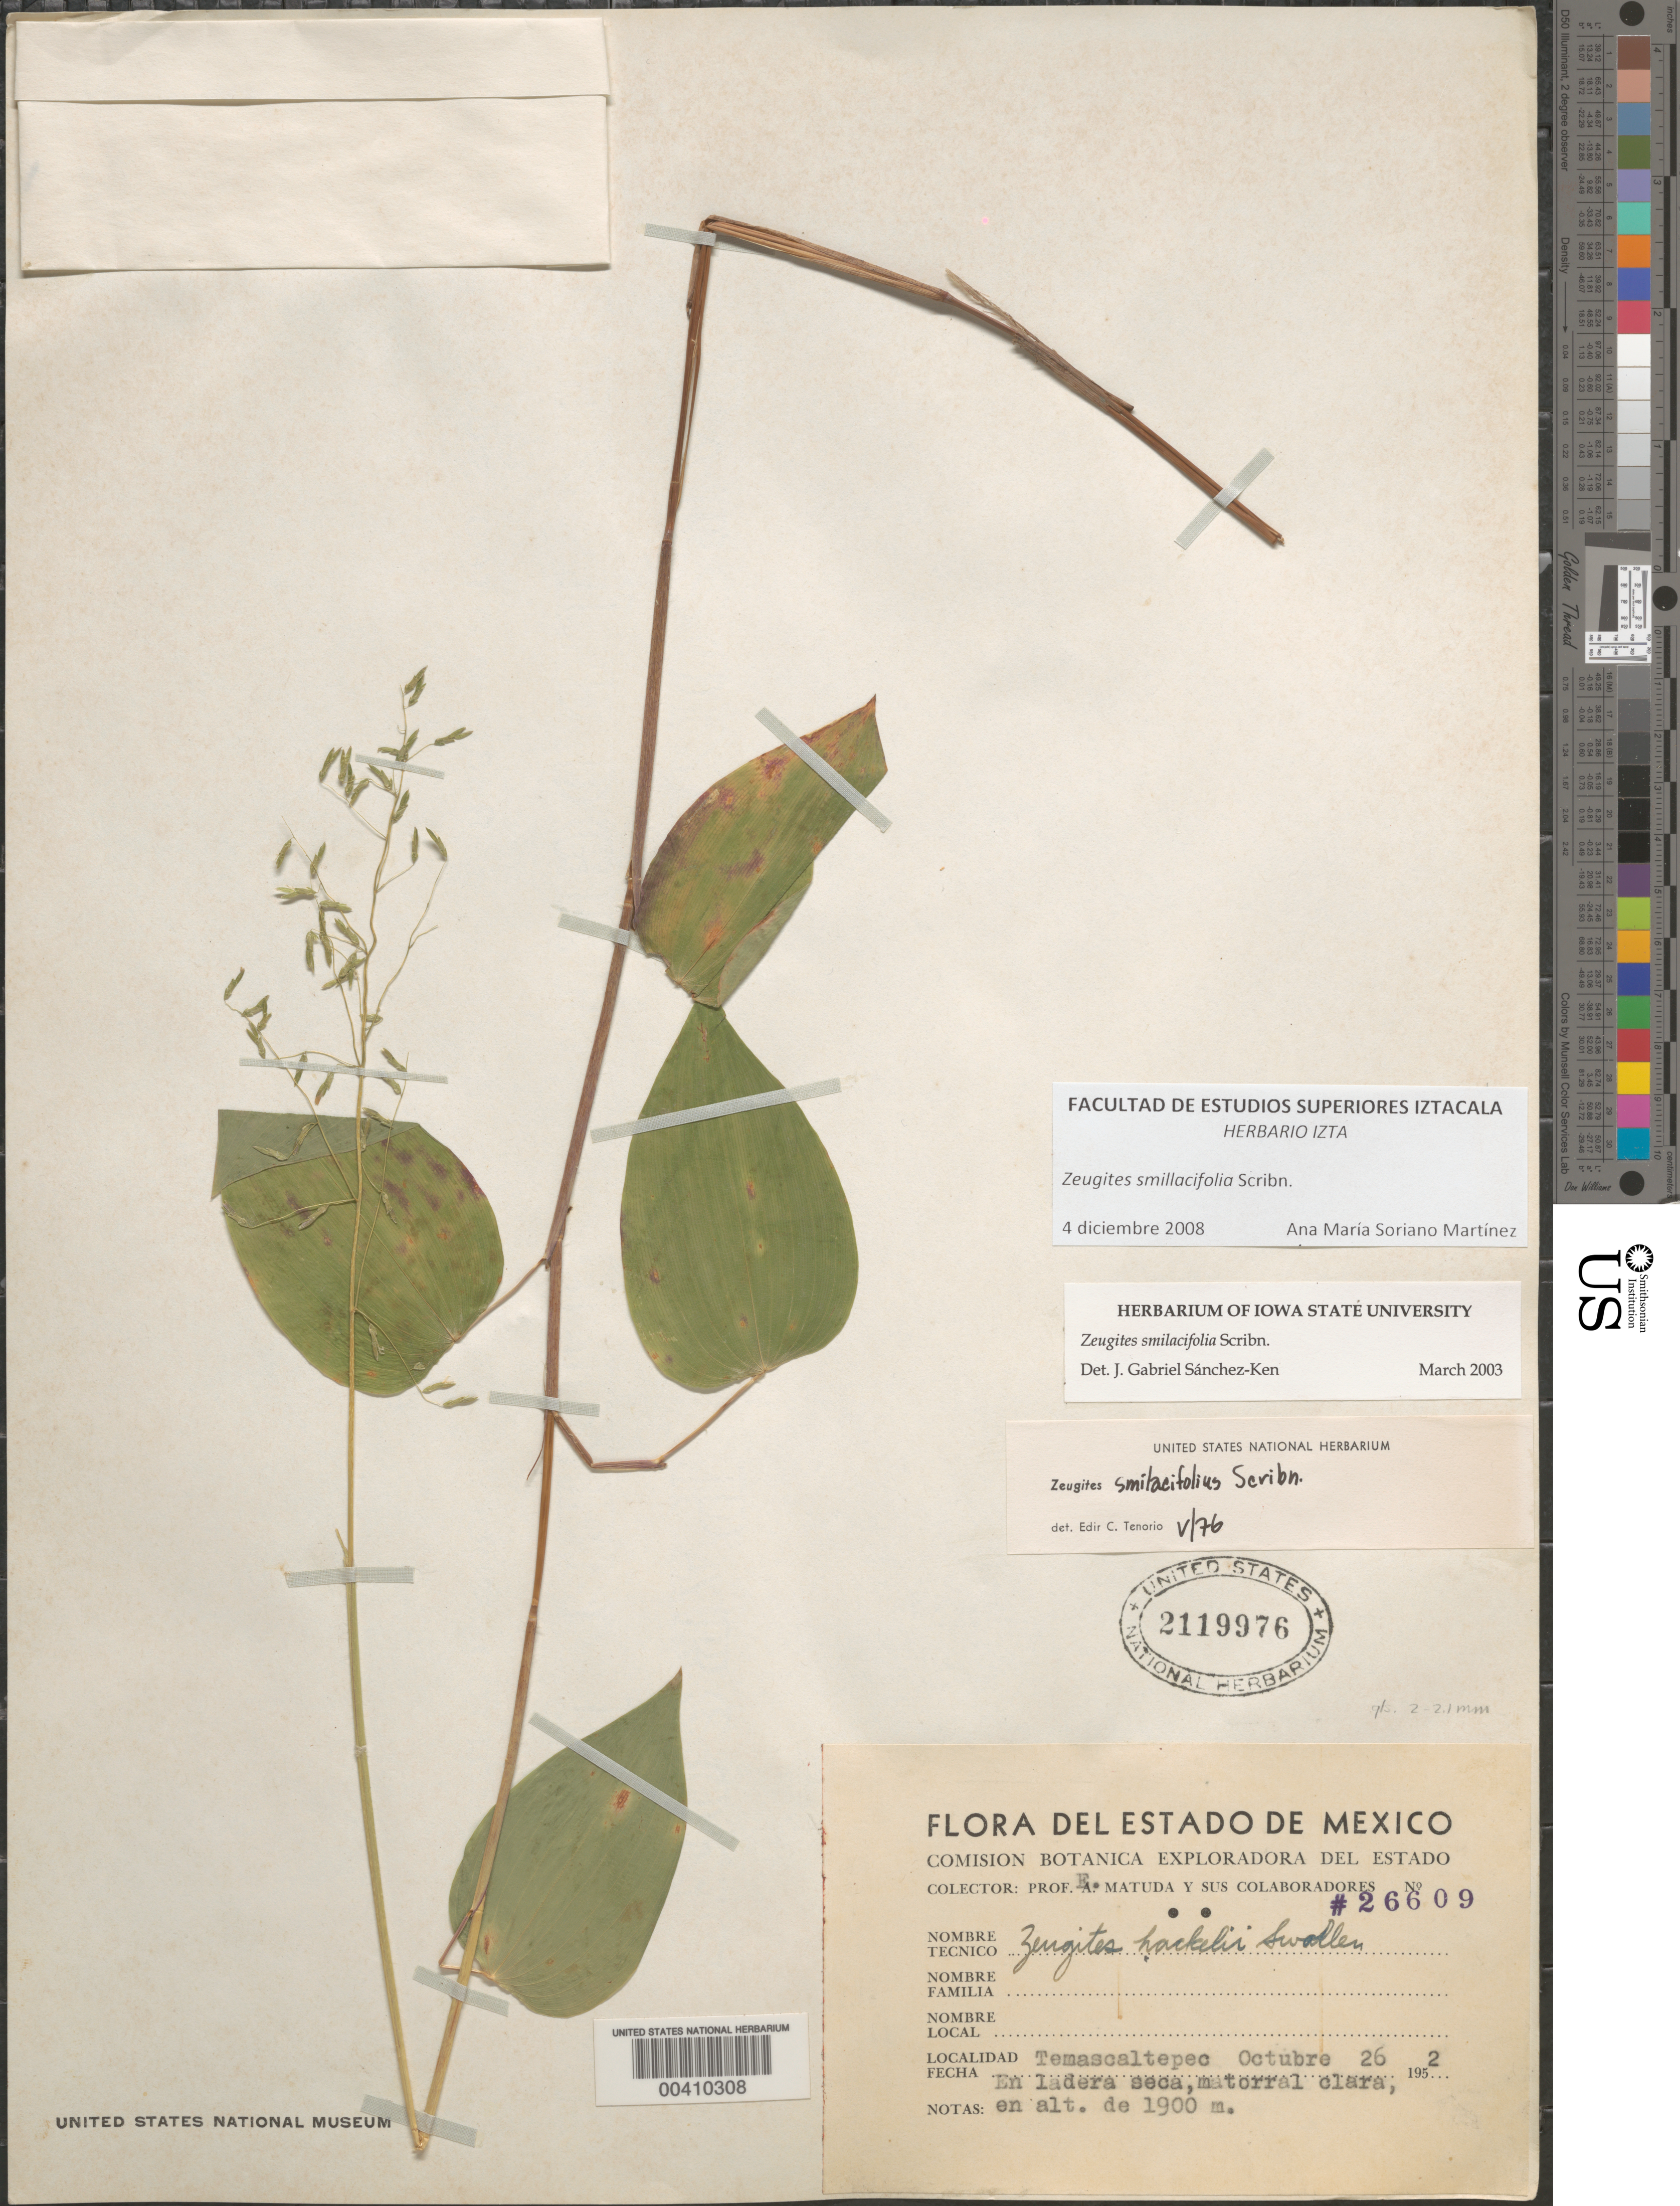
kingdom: Plantae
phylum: Tracheophyta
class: Liliopsida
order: Poales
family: Poaceae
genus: Zeugites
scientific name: Zeugites smilacifolius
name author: Scribn.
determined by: Tenorio, E. C.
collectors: E. Matuda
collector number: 26609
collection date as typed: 26 Oct 1952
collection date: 1952-10-26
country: Mexico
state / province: México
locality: Temascaltepec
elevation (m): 1900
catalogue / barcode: US 2119976